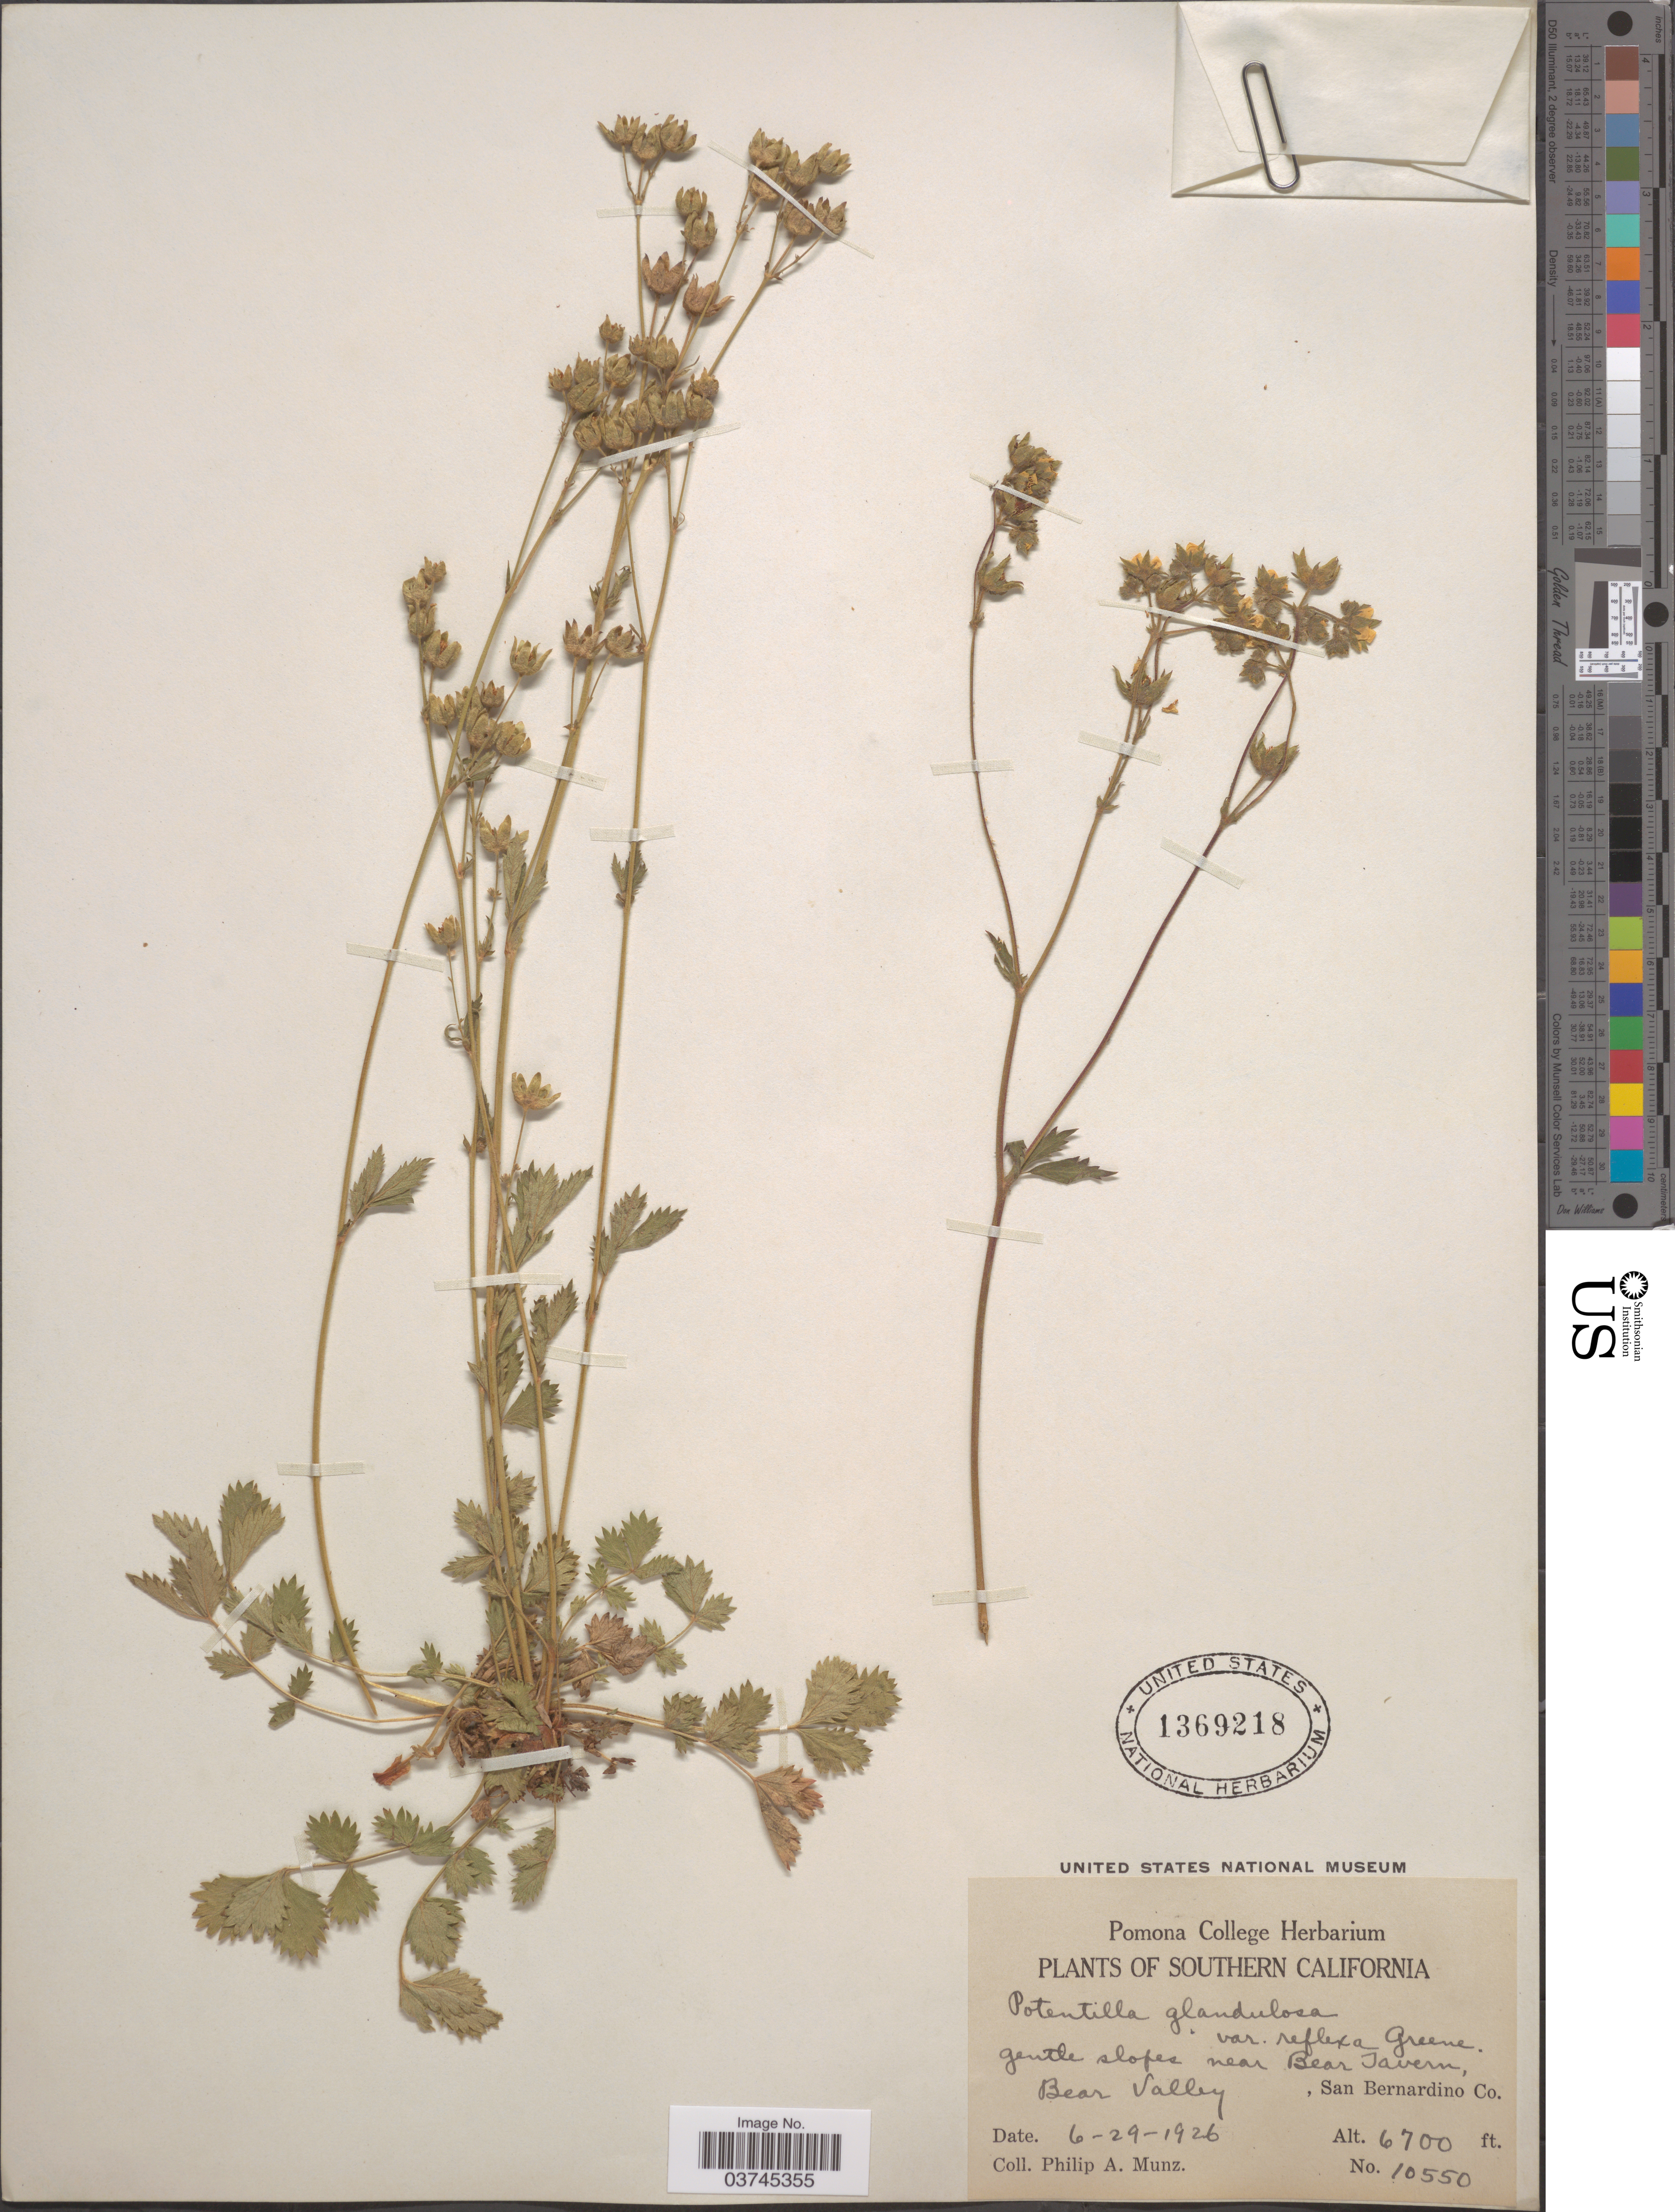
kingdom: Plantae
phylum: Tracheophyta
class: Magnoliopsida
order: Rosales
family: Rosaceae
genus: Drymocallis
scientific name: Drymocallis glandulosa subsp. reflexa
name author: (Greene) Soják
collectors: P. A. Munz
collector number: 10550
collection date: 1926-06-29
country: United States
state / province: California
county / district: San Bernardino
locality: Southern California. Near Bear Tavern, Bear Valley, San Bernardino Co.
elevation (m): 2042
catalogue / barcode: US 1369218